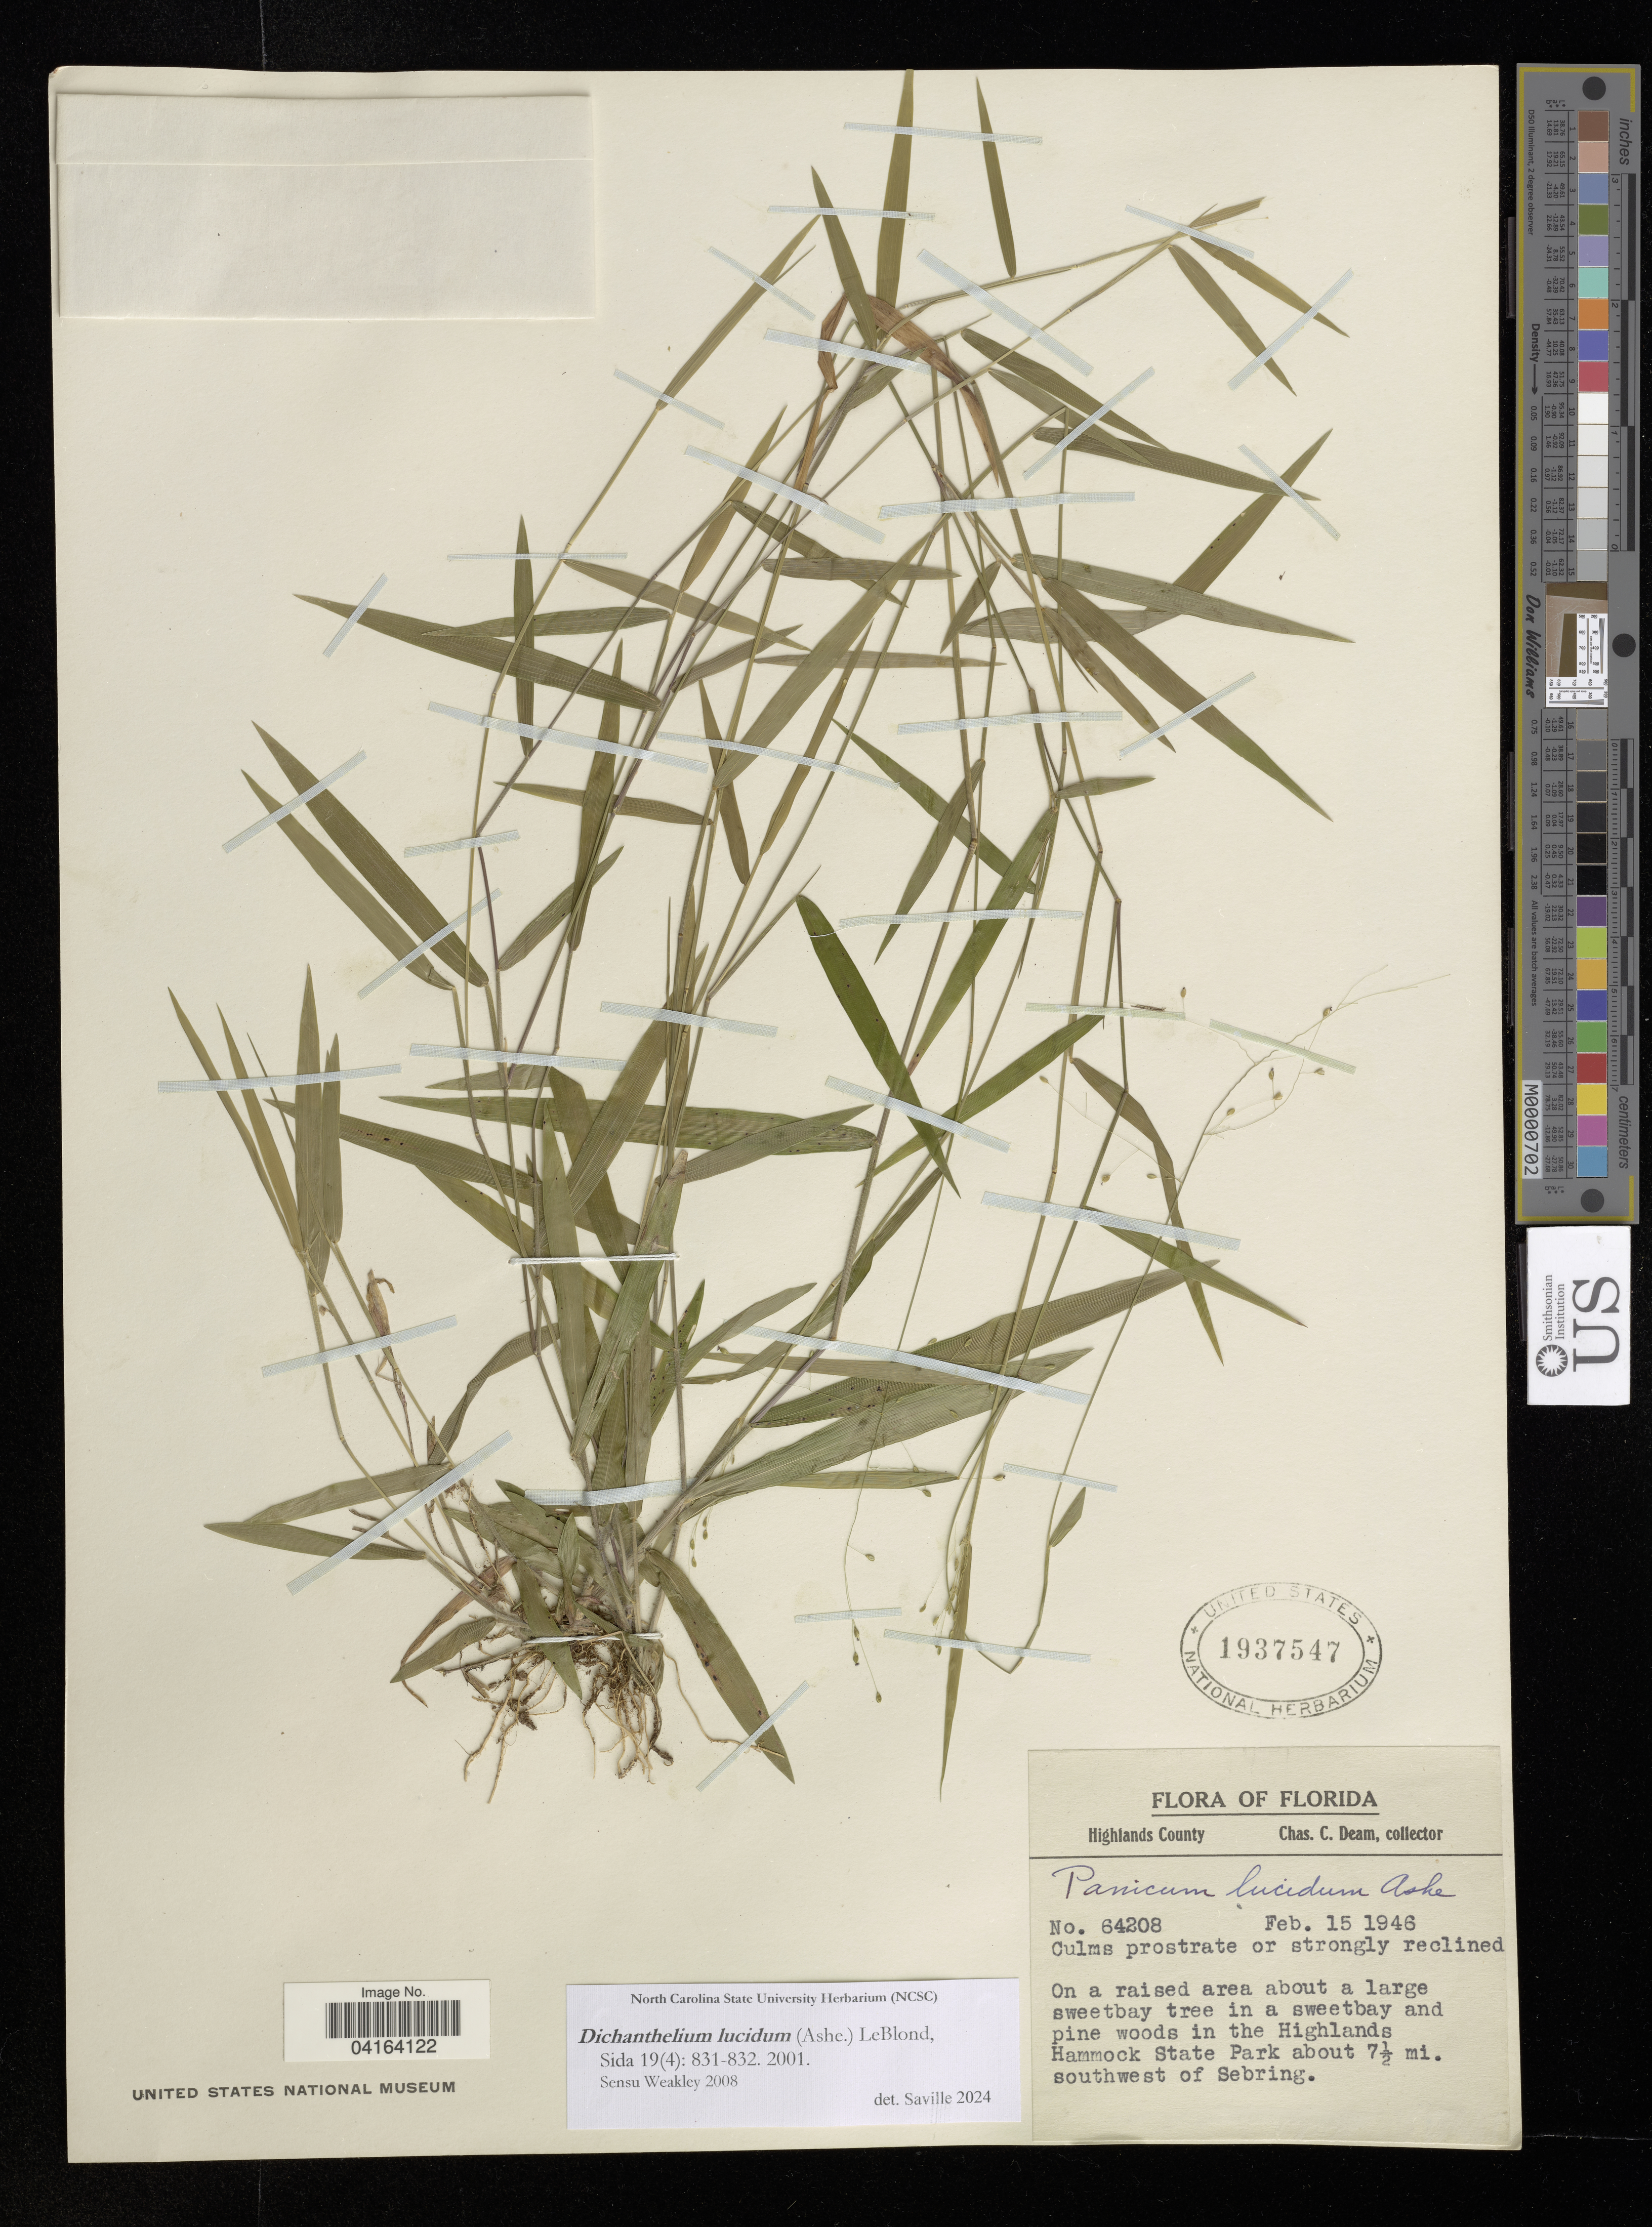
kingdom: Plantae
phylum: Tracheophyta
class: Liliopsida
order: Poales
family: Poaceae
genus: Dichanthelium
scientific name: Dichanthelium lucidum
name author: (Ashe) LeBlond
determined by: Saville, A. C., (NCSC), North Carolina State University (UNITED STATES)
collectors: C. C. Deam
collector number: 64208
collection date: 1946-02-15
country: United States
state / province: Florida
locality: Highlands County. On a raised area about a large sweetbay tree in a sweetbay and pine woods in the Highlands Hammock State Park about 7 1/2 mi. southwest of Sebring.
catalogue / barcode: US 1937547